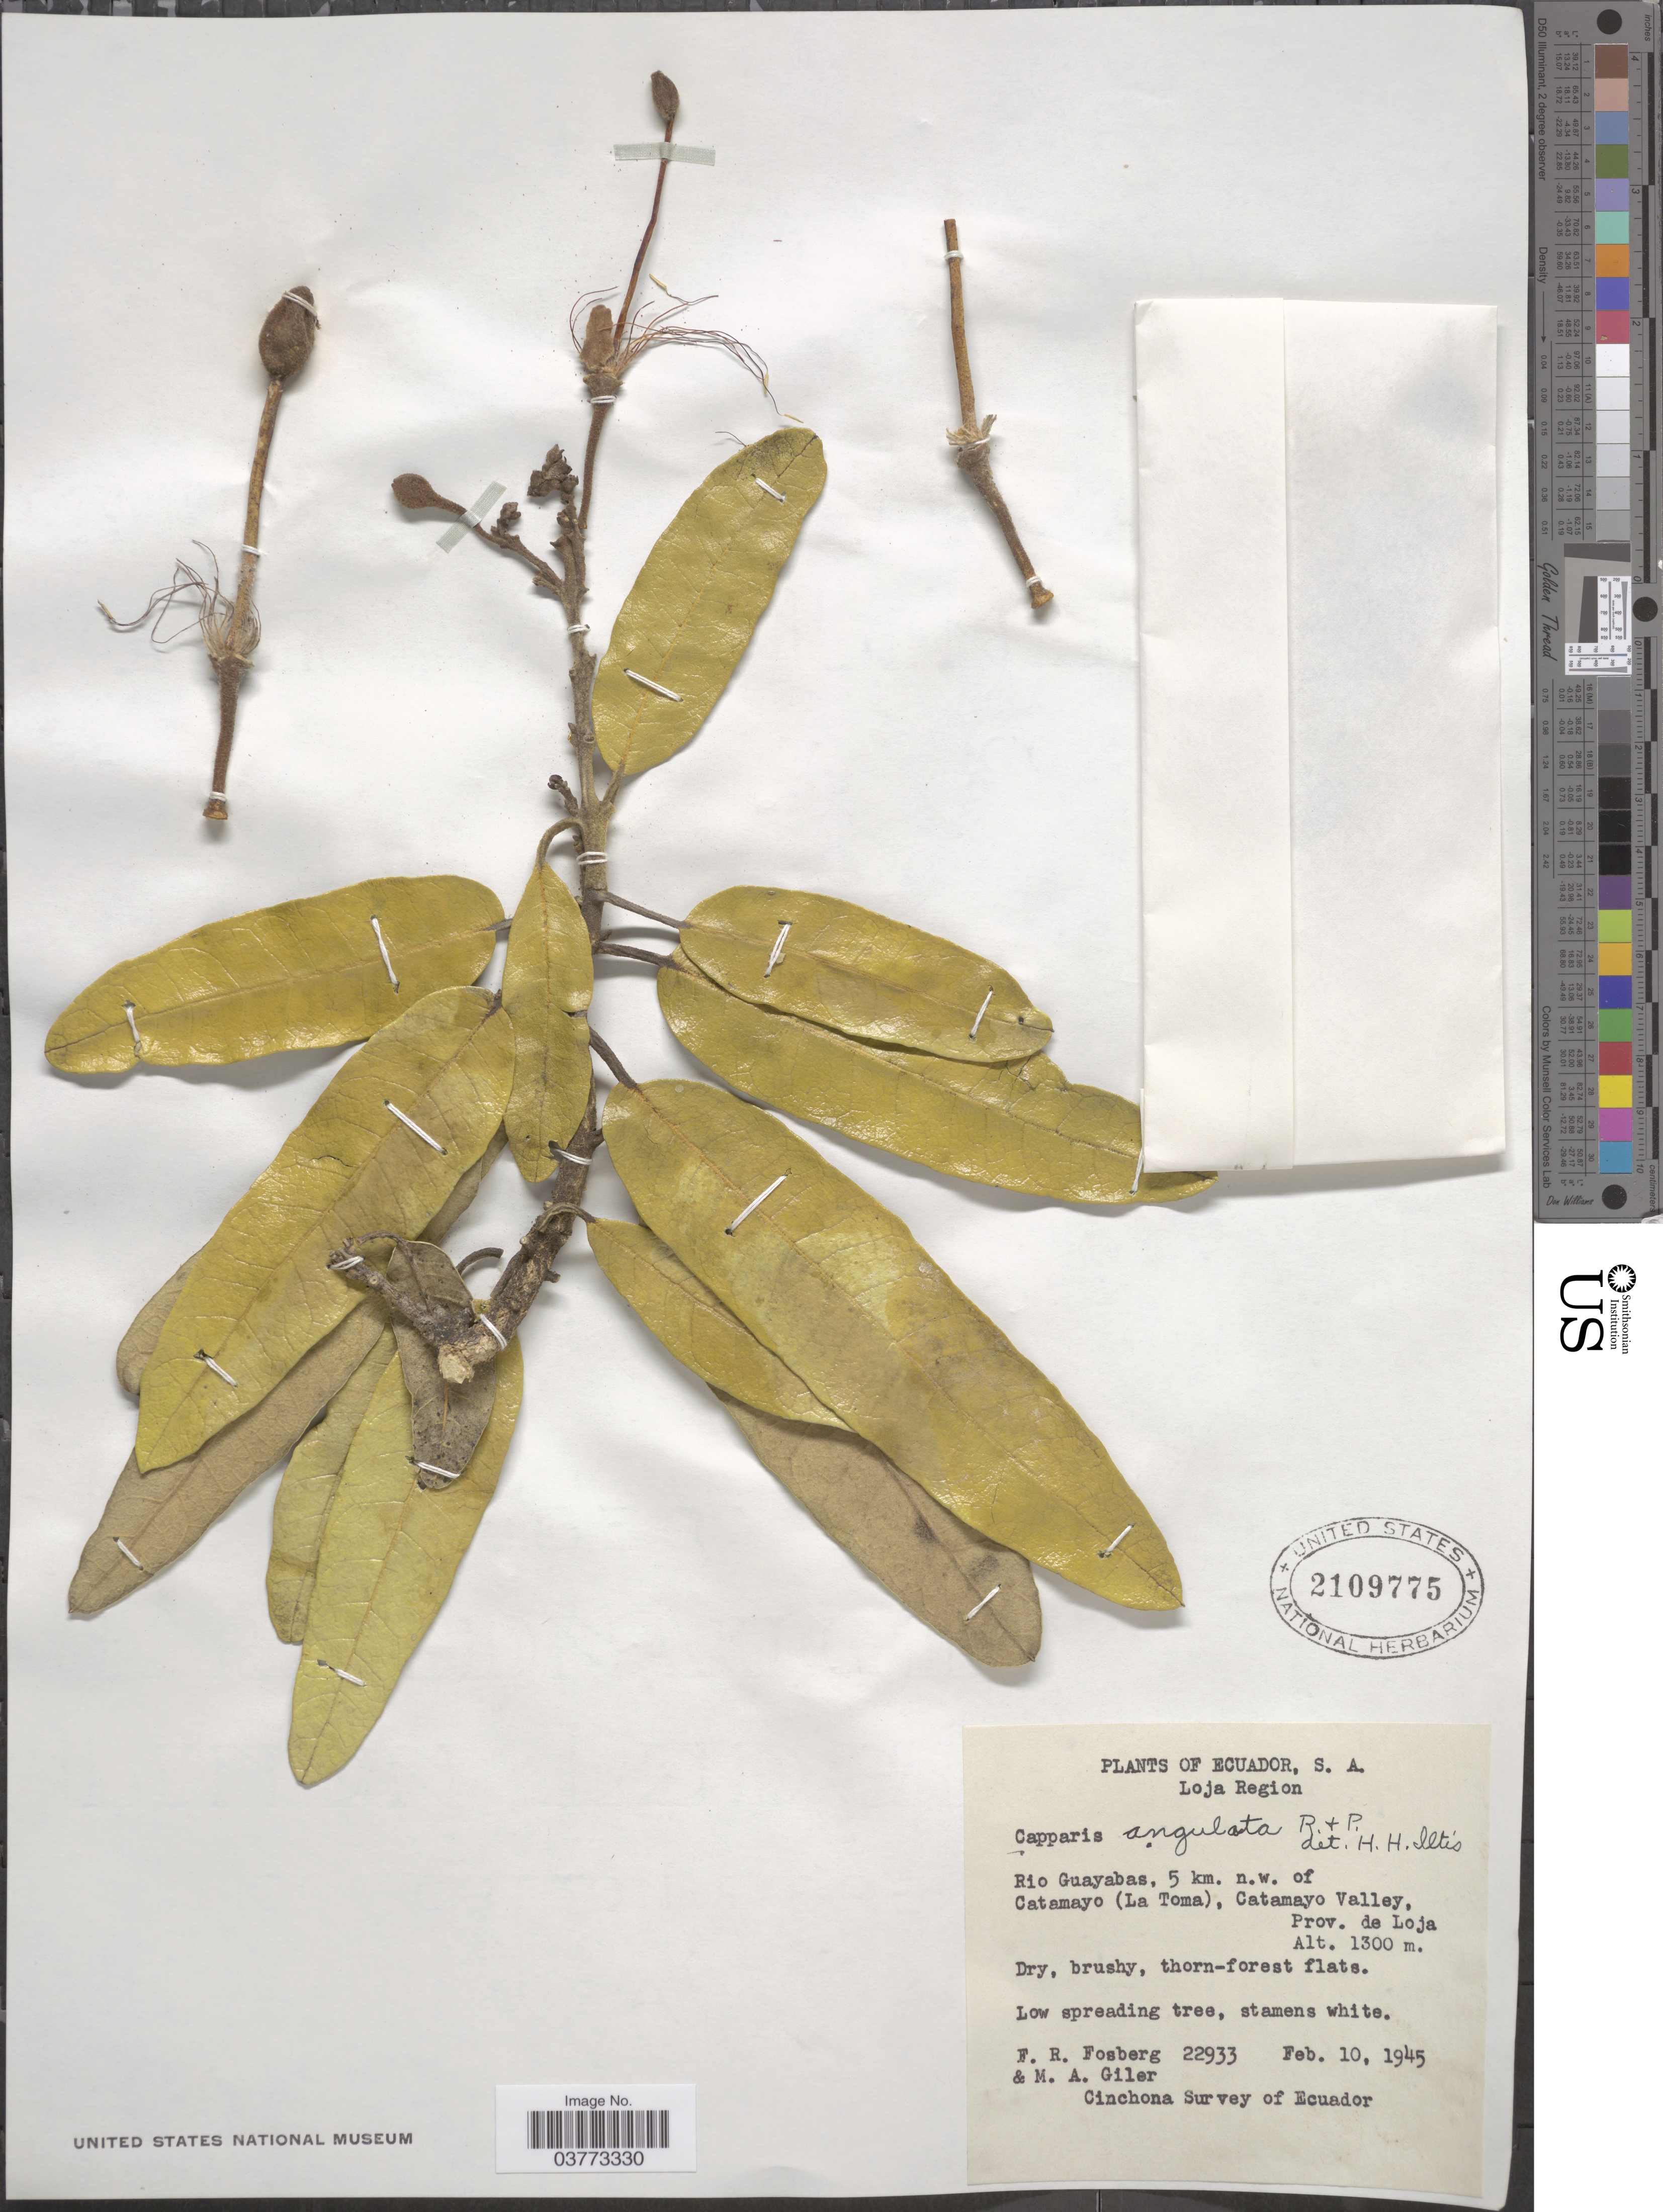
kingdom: Plantae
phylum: Tracheophyta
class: Magnoliopsida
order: Brassicales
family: Capparaceae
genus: Colicodendron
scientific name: Colicodendron angulatum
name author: (Ruiz & Pav. ex DC.) Hutch.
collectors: F. R. Fosberg & M. Giler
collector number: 22933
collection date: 1945-02-10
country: Ecuador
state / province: Loja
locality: Loja Region. Rio Guayabas, 5 km. n.w. of Catamayo (La Toma), Catamayo Valley.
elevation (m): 1300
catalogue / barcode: US 2109775